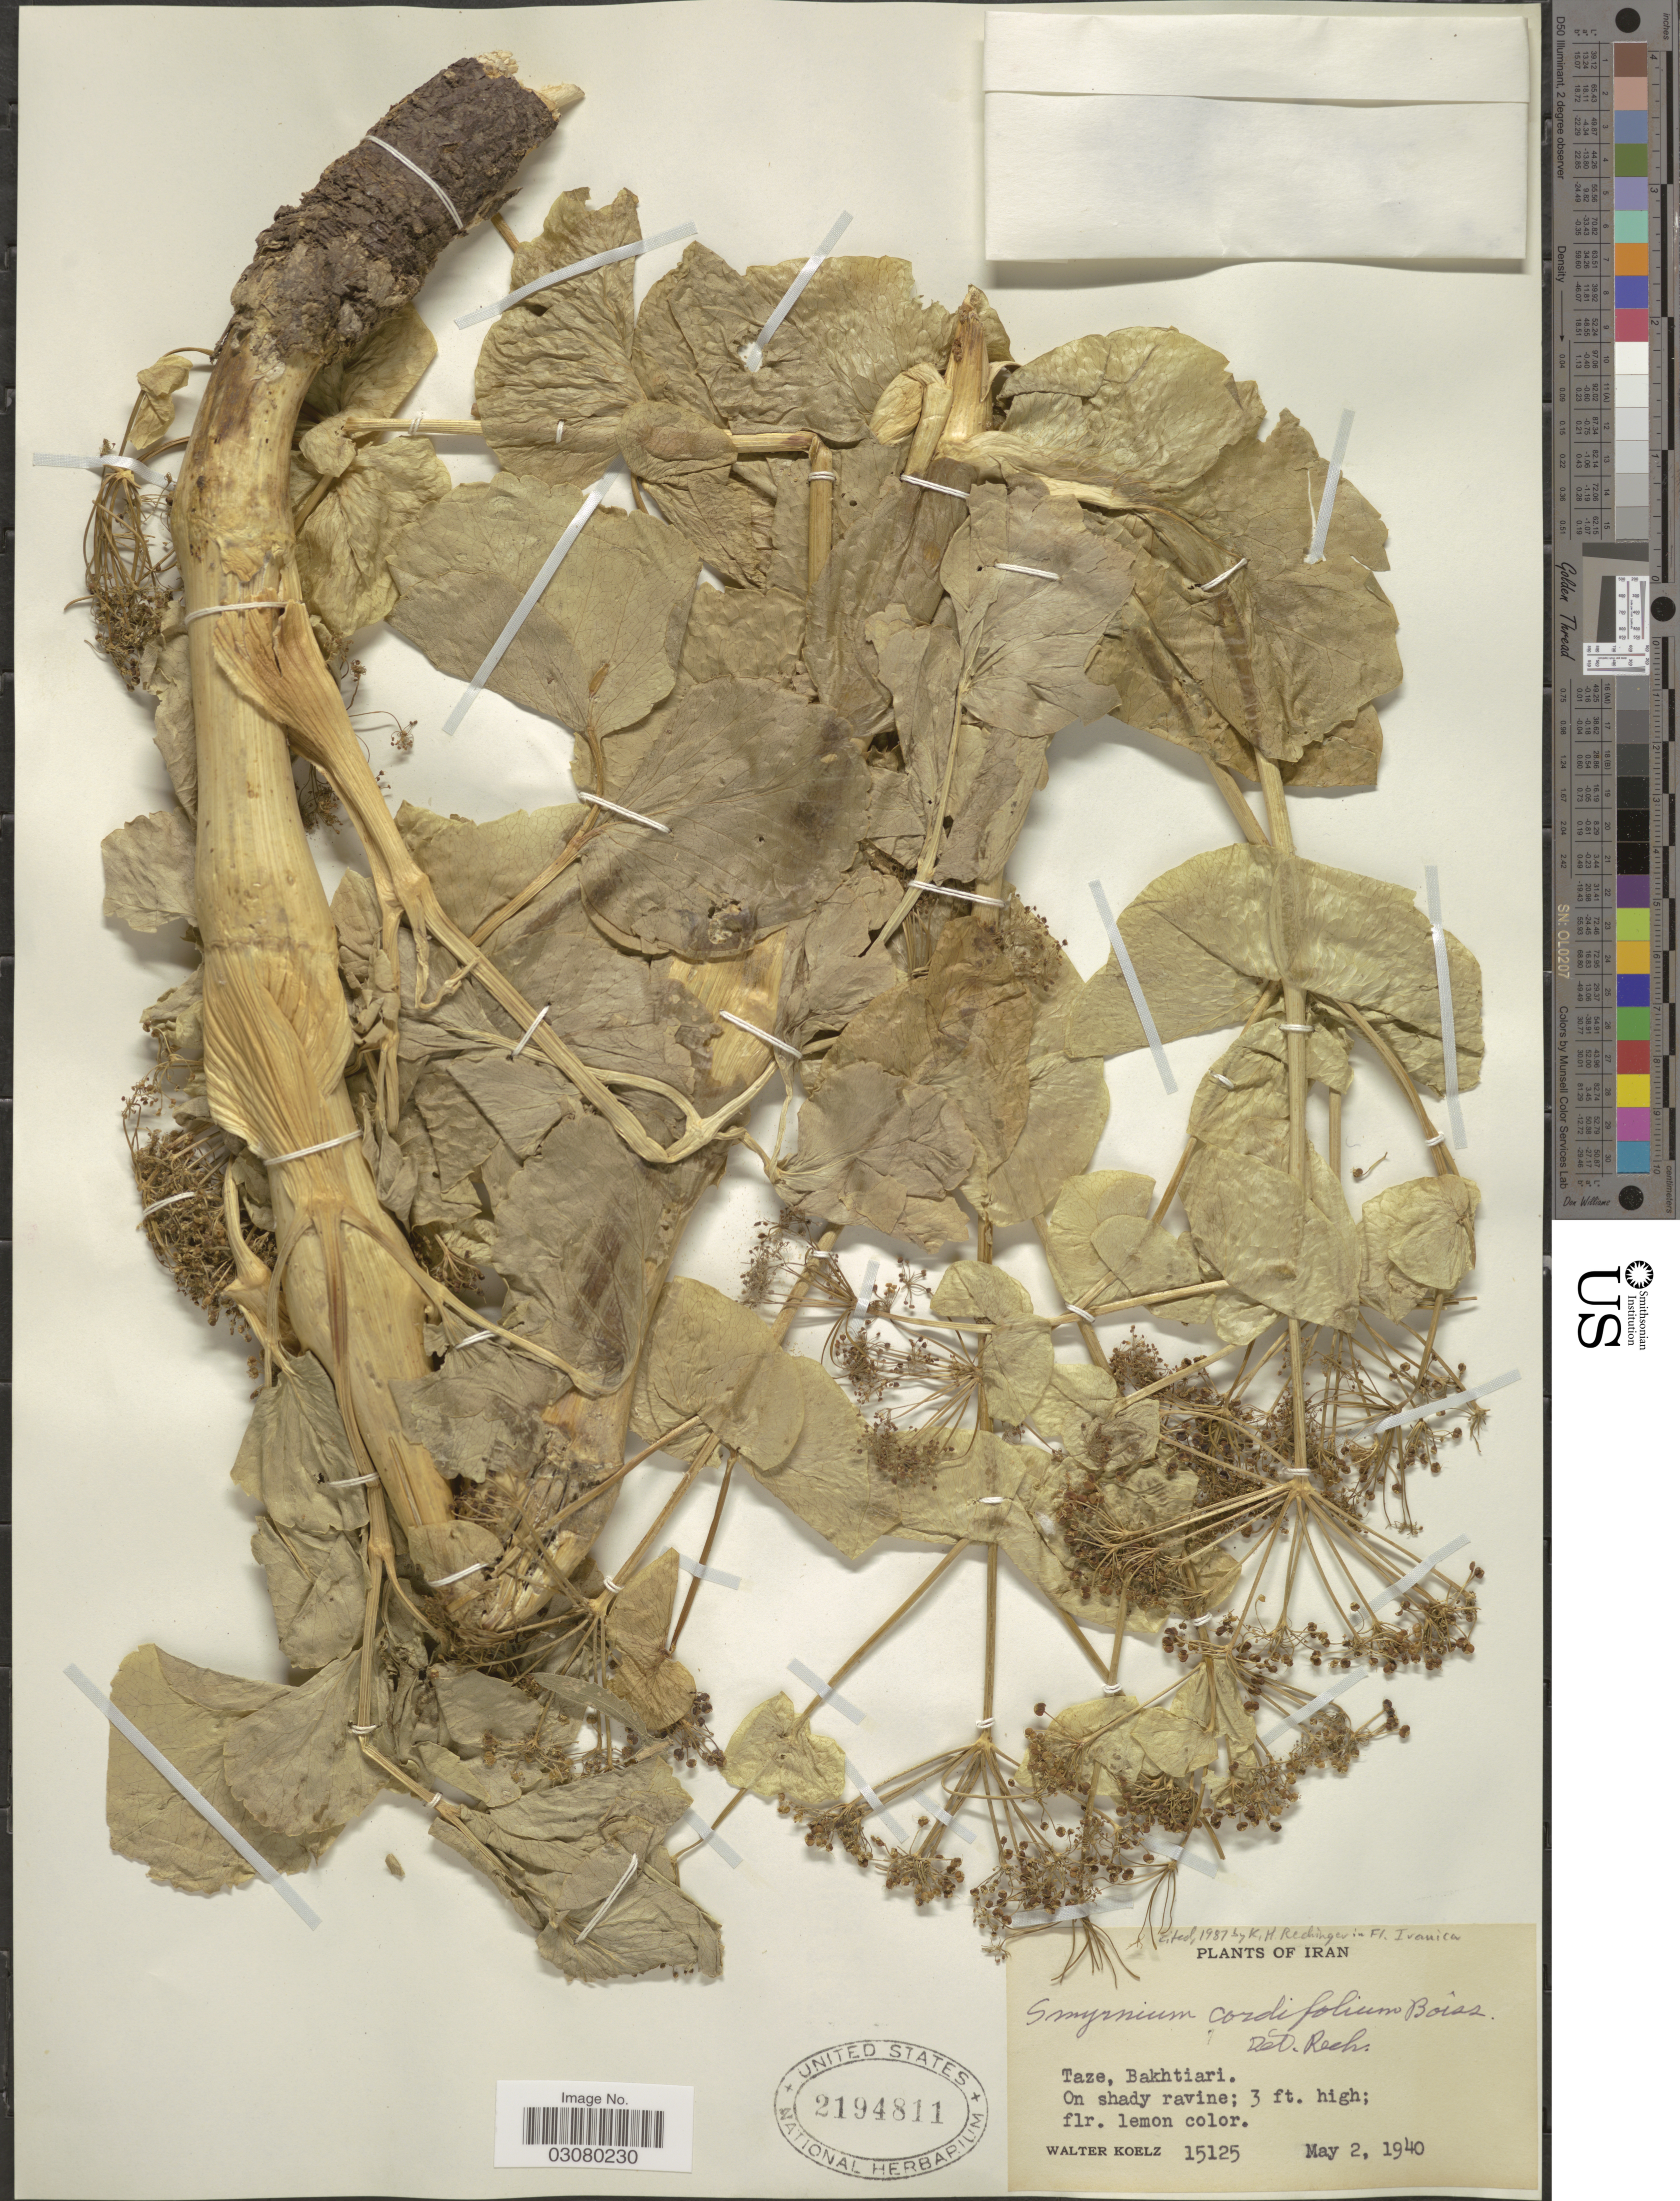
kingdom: Plantae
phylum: Tracheophyta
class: Magnoliopsida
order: Apiales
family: Apiaceae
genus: Smyrnium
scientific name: Smyrnium cordifolium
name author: Boiss.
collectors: W. N. Koelz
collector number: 15125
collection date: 1940-05-02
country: Iran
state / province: Chahar Mahaal and Bakhtiari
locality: Taze, Bakhtiari.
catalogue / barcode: US 2194811